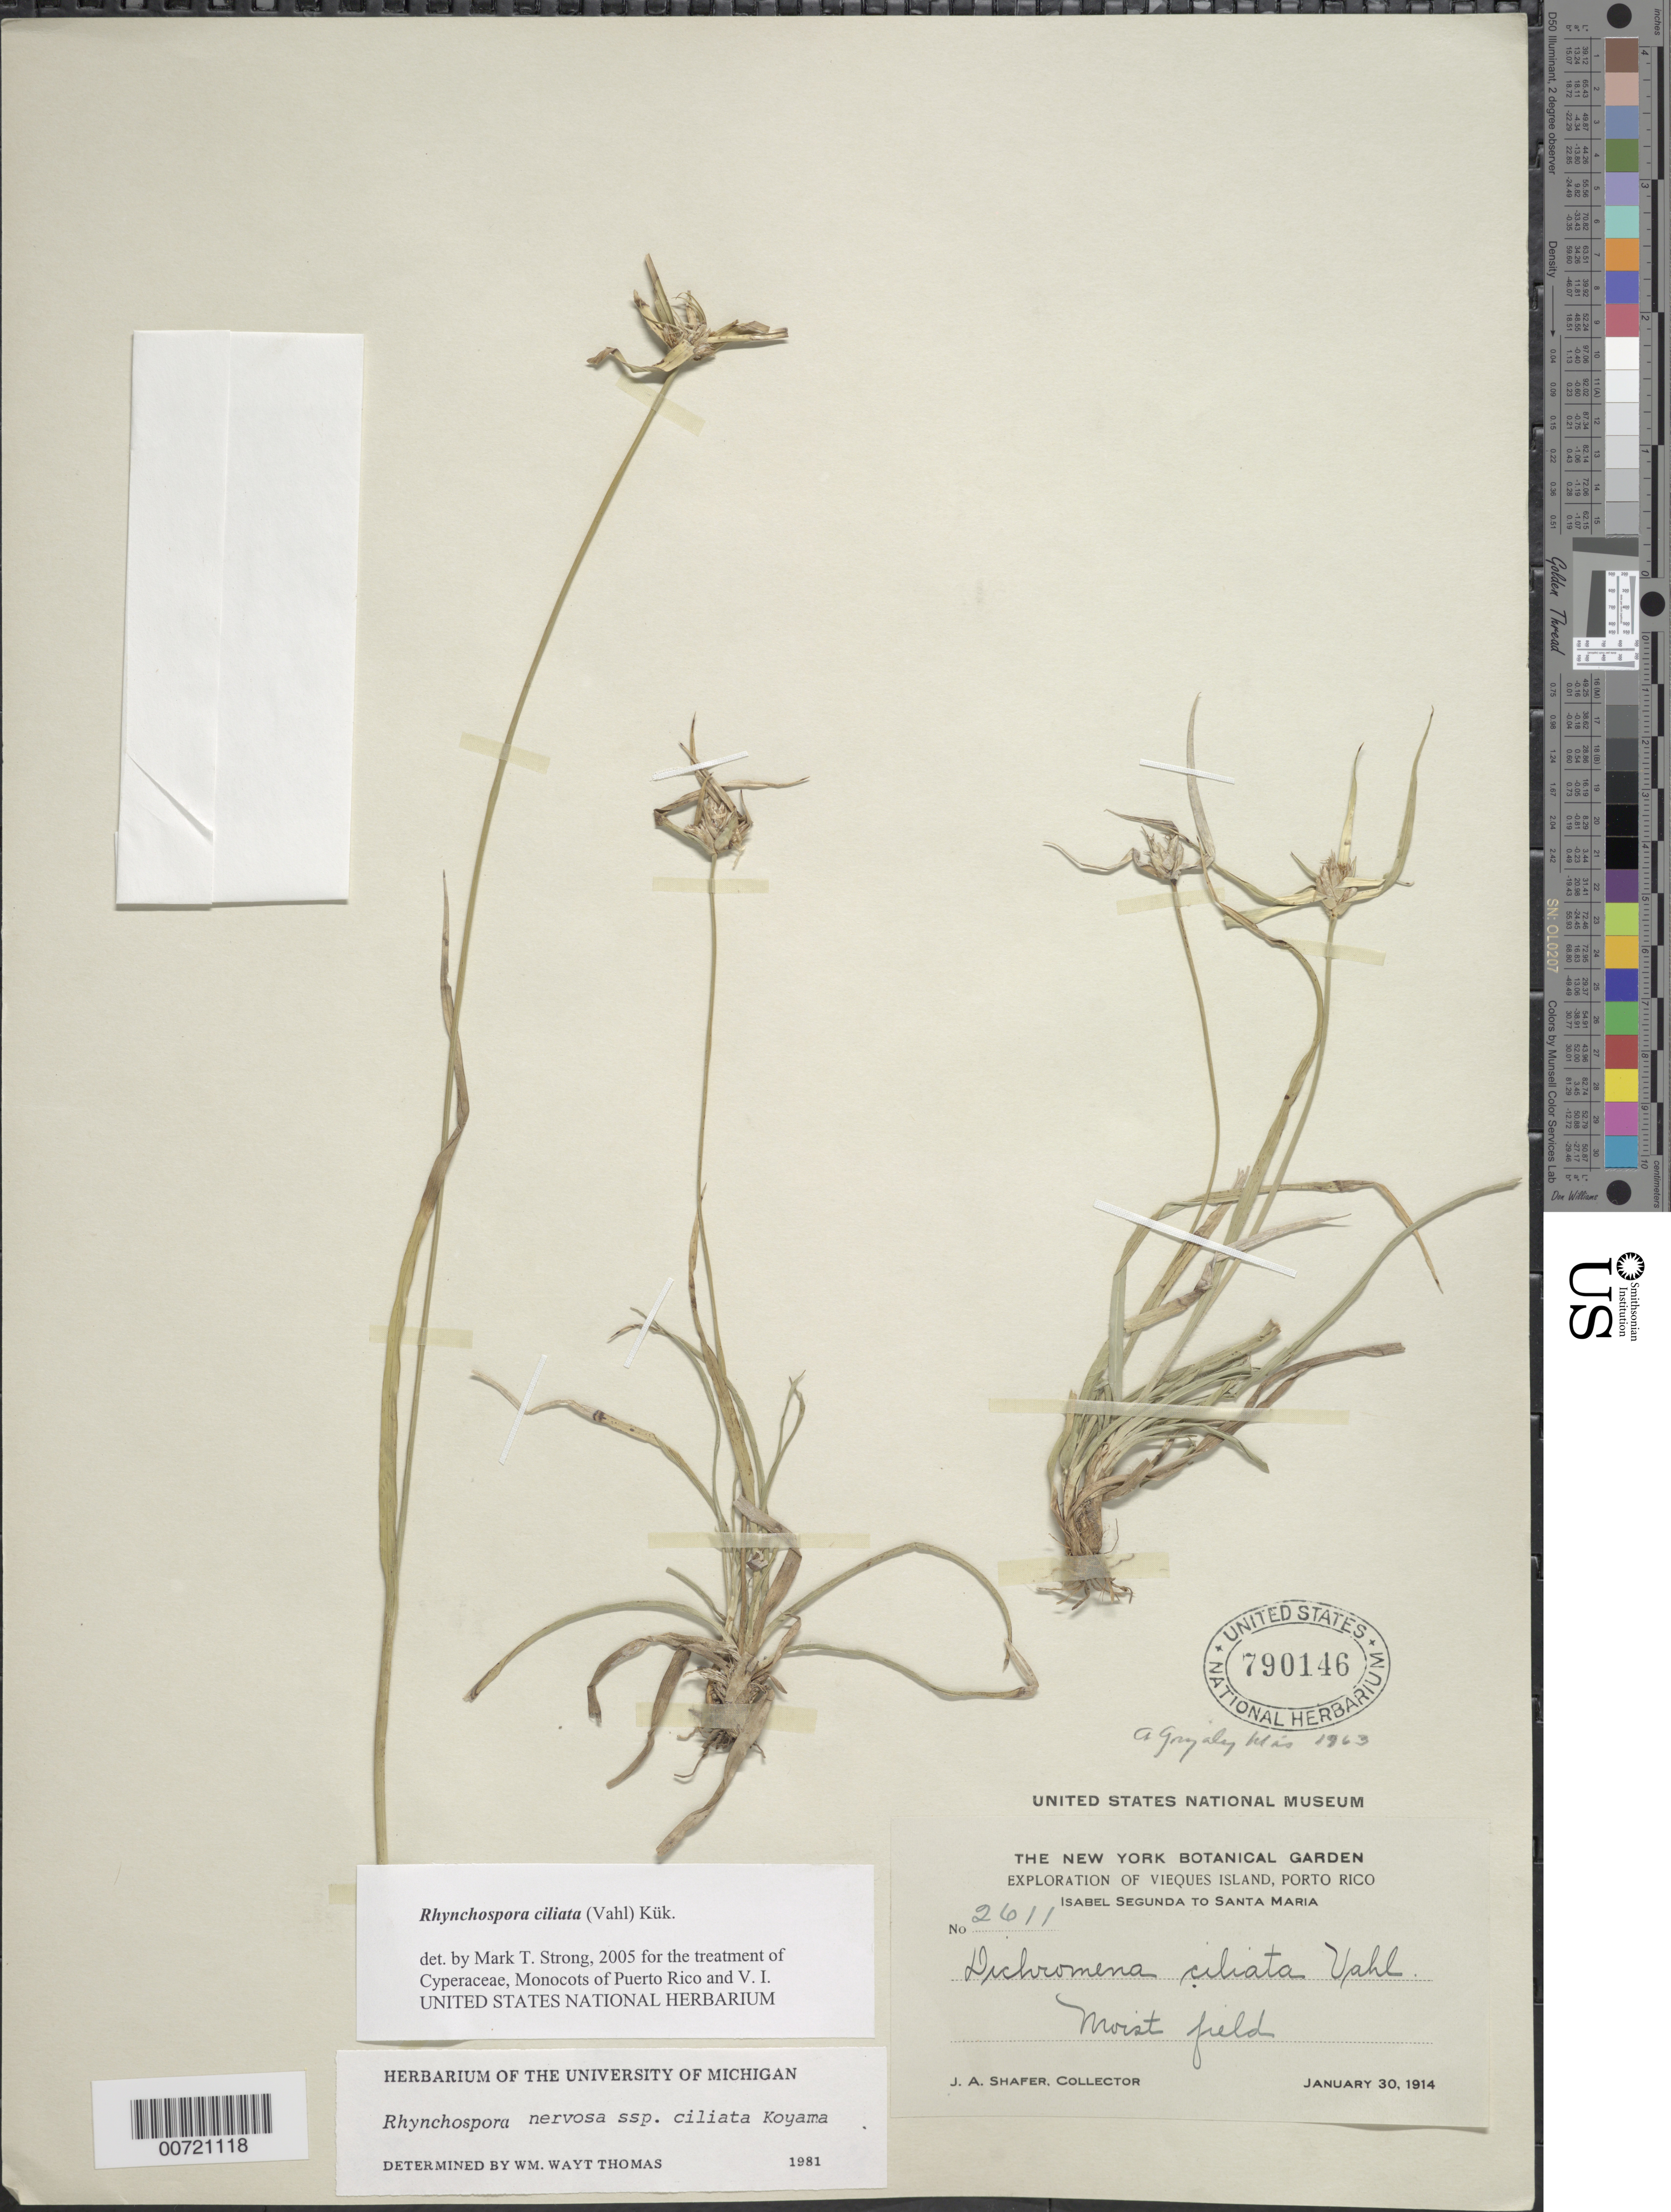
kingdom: Plantae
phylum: Tracheophyta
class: Liliopsida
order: Poales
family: Cyperaceae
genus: Rhynchospora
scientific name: Rhynchospora ciliata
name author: (G. Mey.) Kük.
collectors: J. A. Shafer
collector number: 2611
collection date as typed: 30 Jan 1914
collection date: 1914-01-30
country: Puerto Rico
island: Vieques I.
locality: Isabel Segunda to Santa Maria.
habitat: Moist field.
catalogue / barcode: US 790146